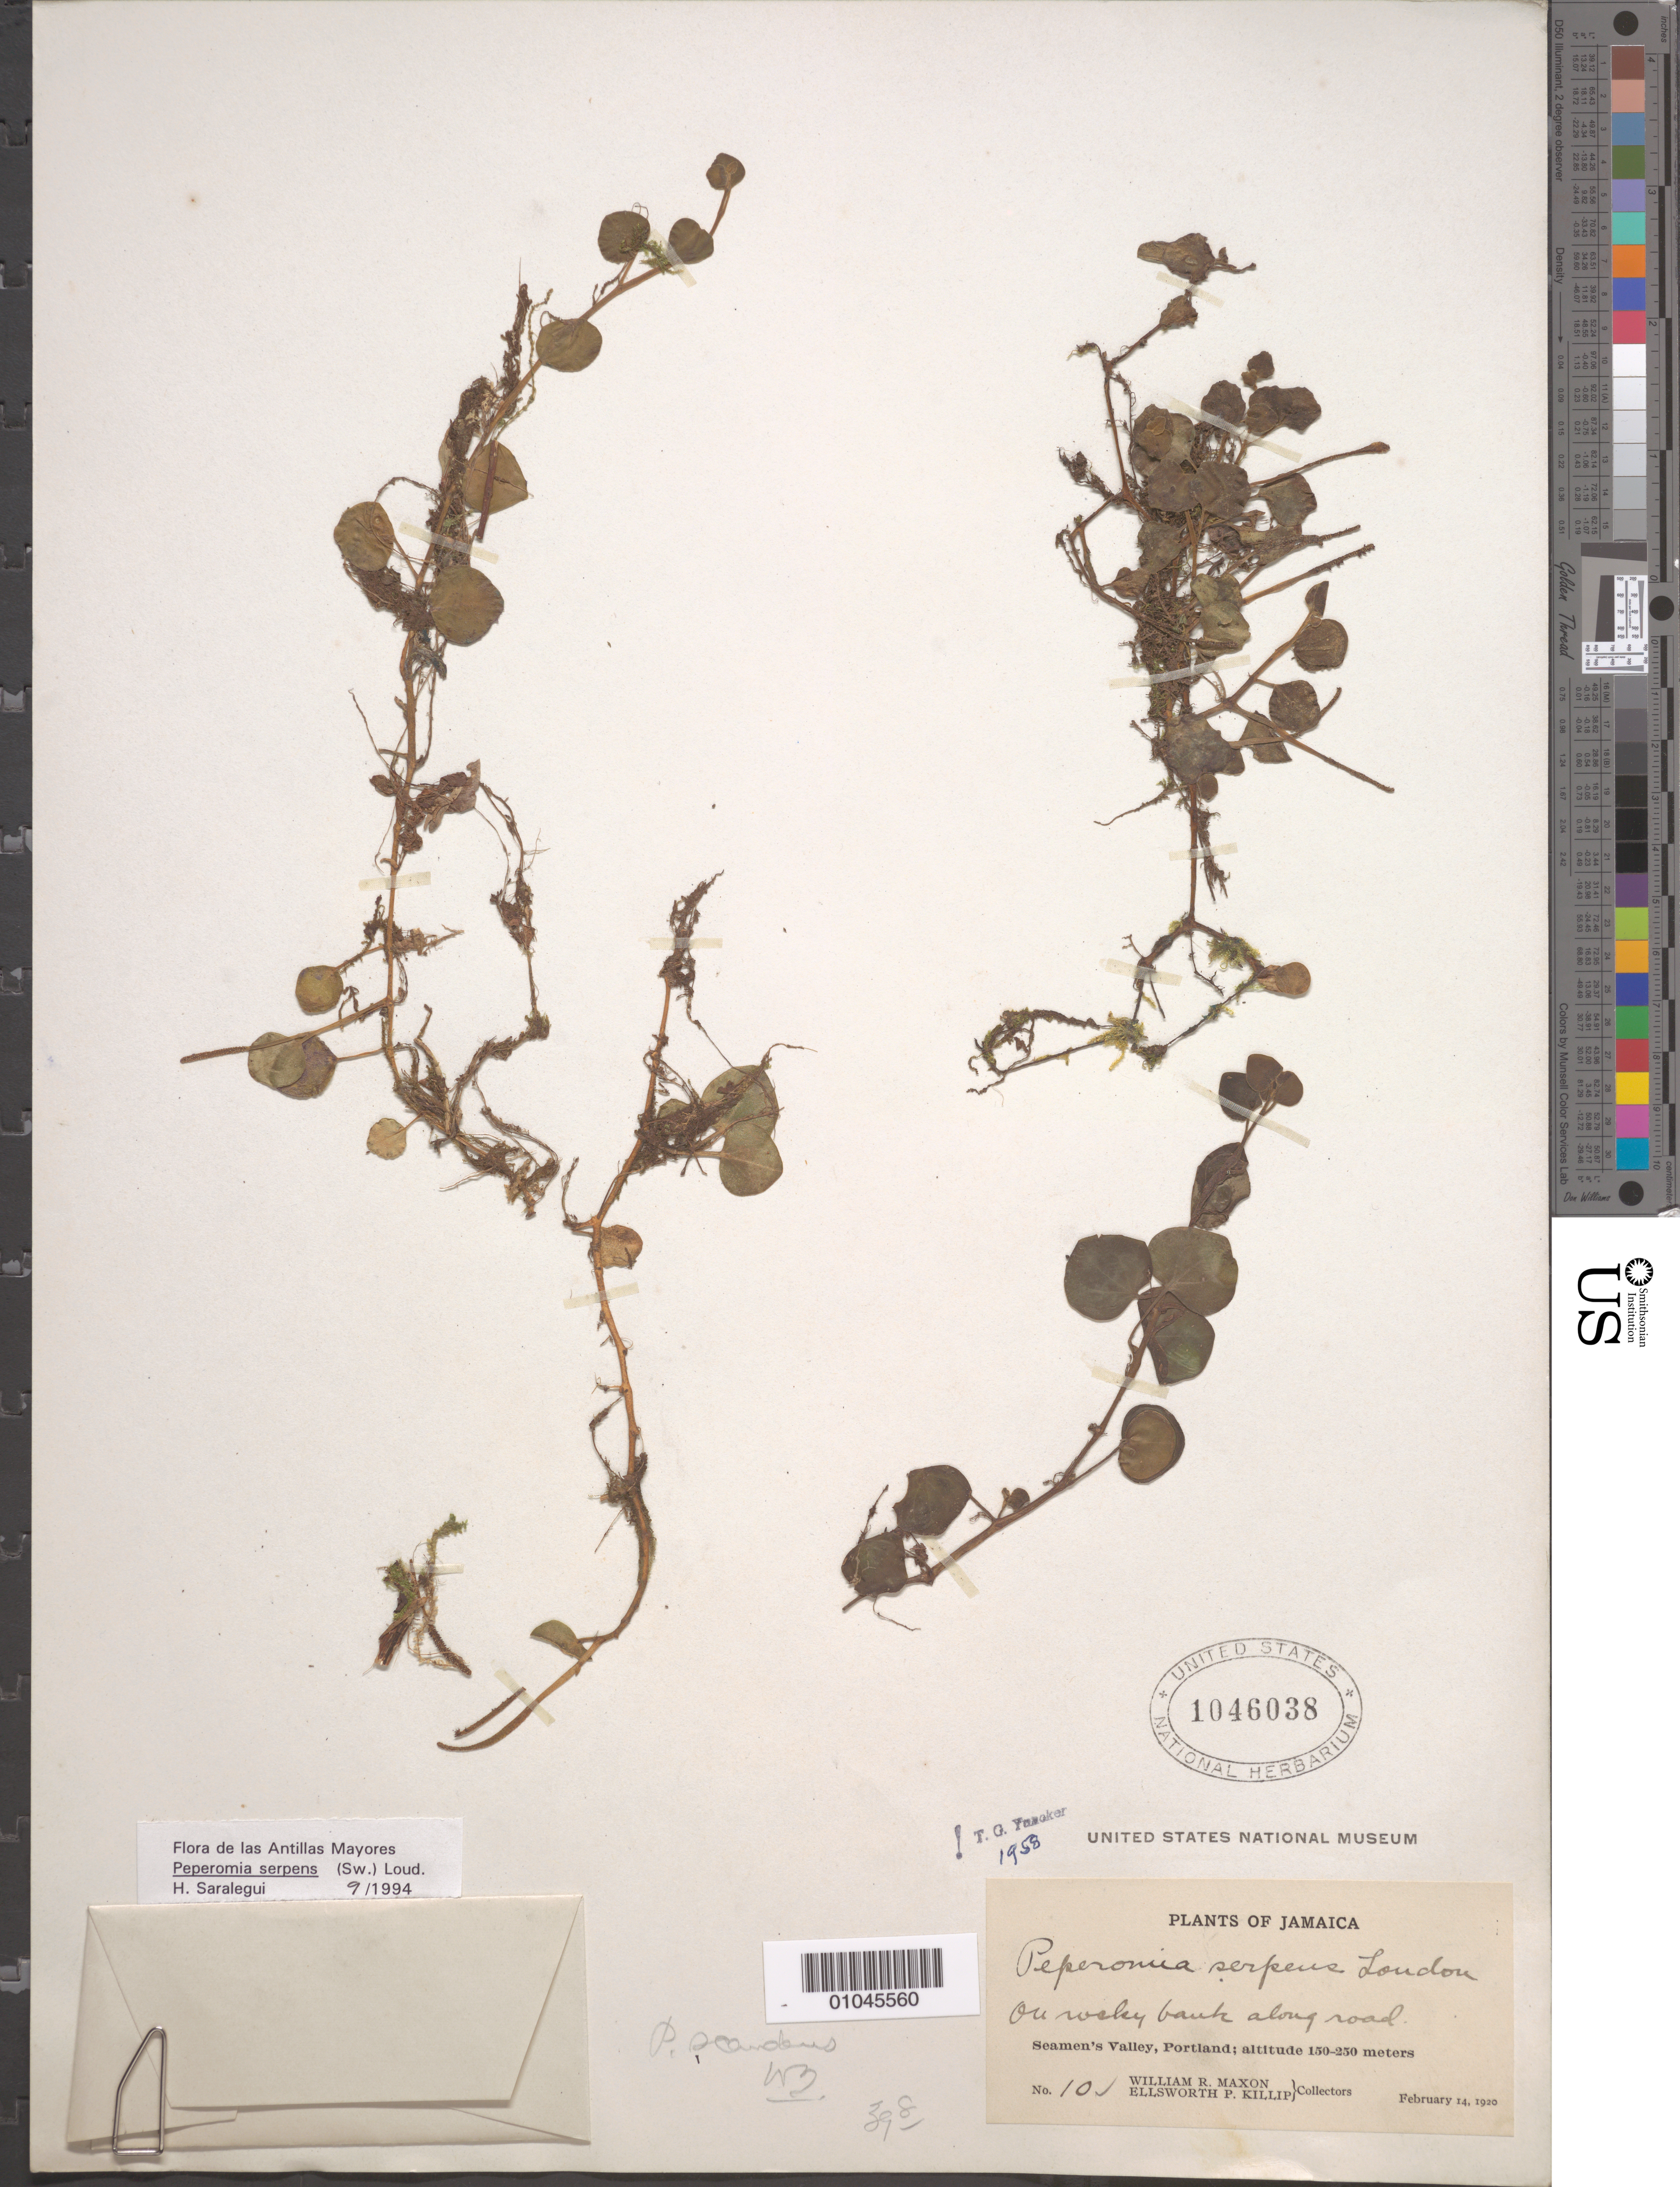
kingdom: Plantae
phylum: Tracheophyta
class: Magnoliopsida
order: Piperales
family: Piperaceae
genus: Peperomia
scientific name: Peperomia serpens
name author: (Sw.) Loudon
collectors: W. R. Maxon & E. P. Killip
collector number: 10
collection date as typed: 14 Feb 1920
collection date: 1920-02-14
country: Jamaica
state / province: Portland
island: Jamaica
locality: On rocky bank along road. Seamen's Vallley, Portland.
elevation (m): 150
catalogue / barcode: US 1046038